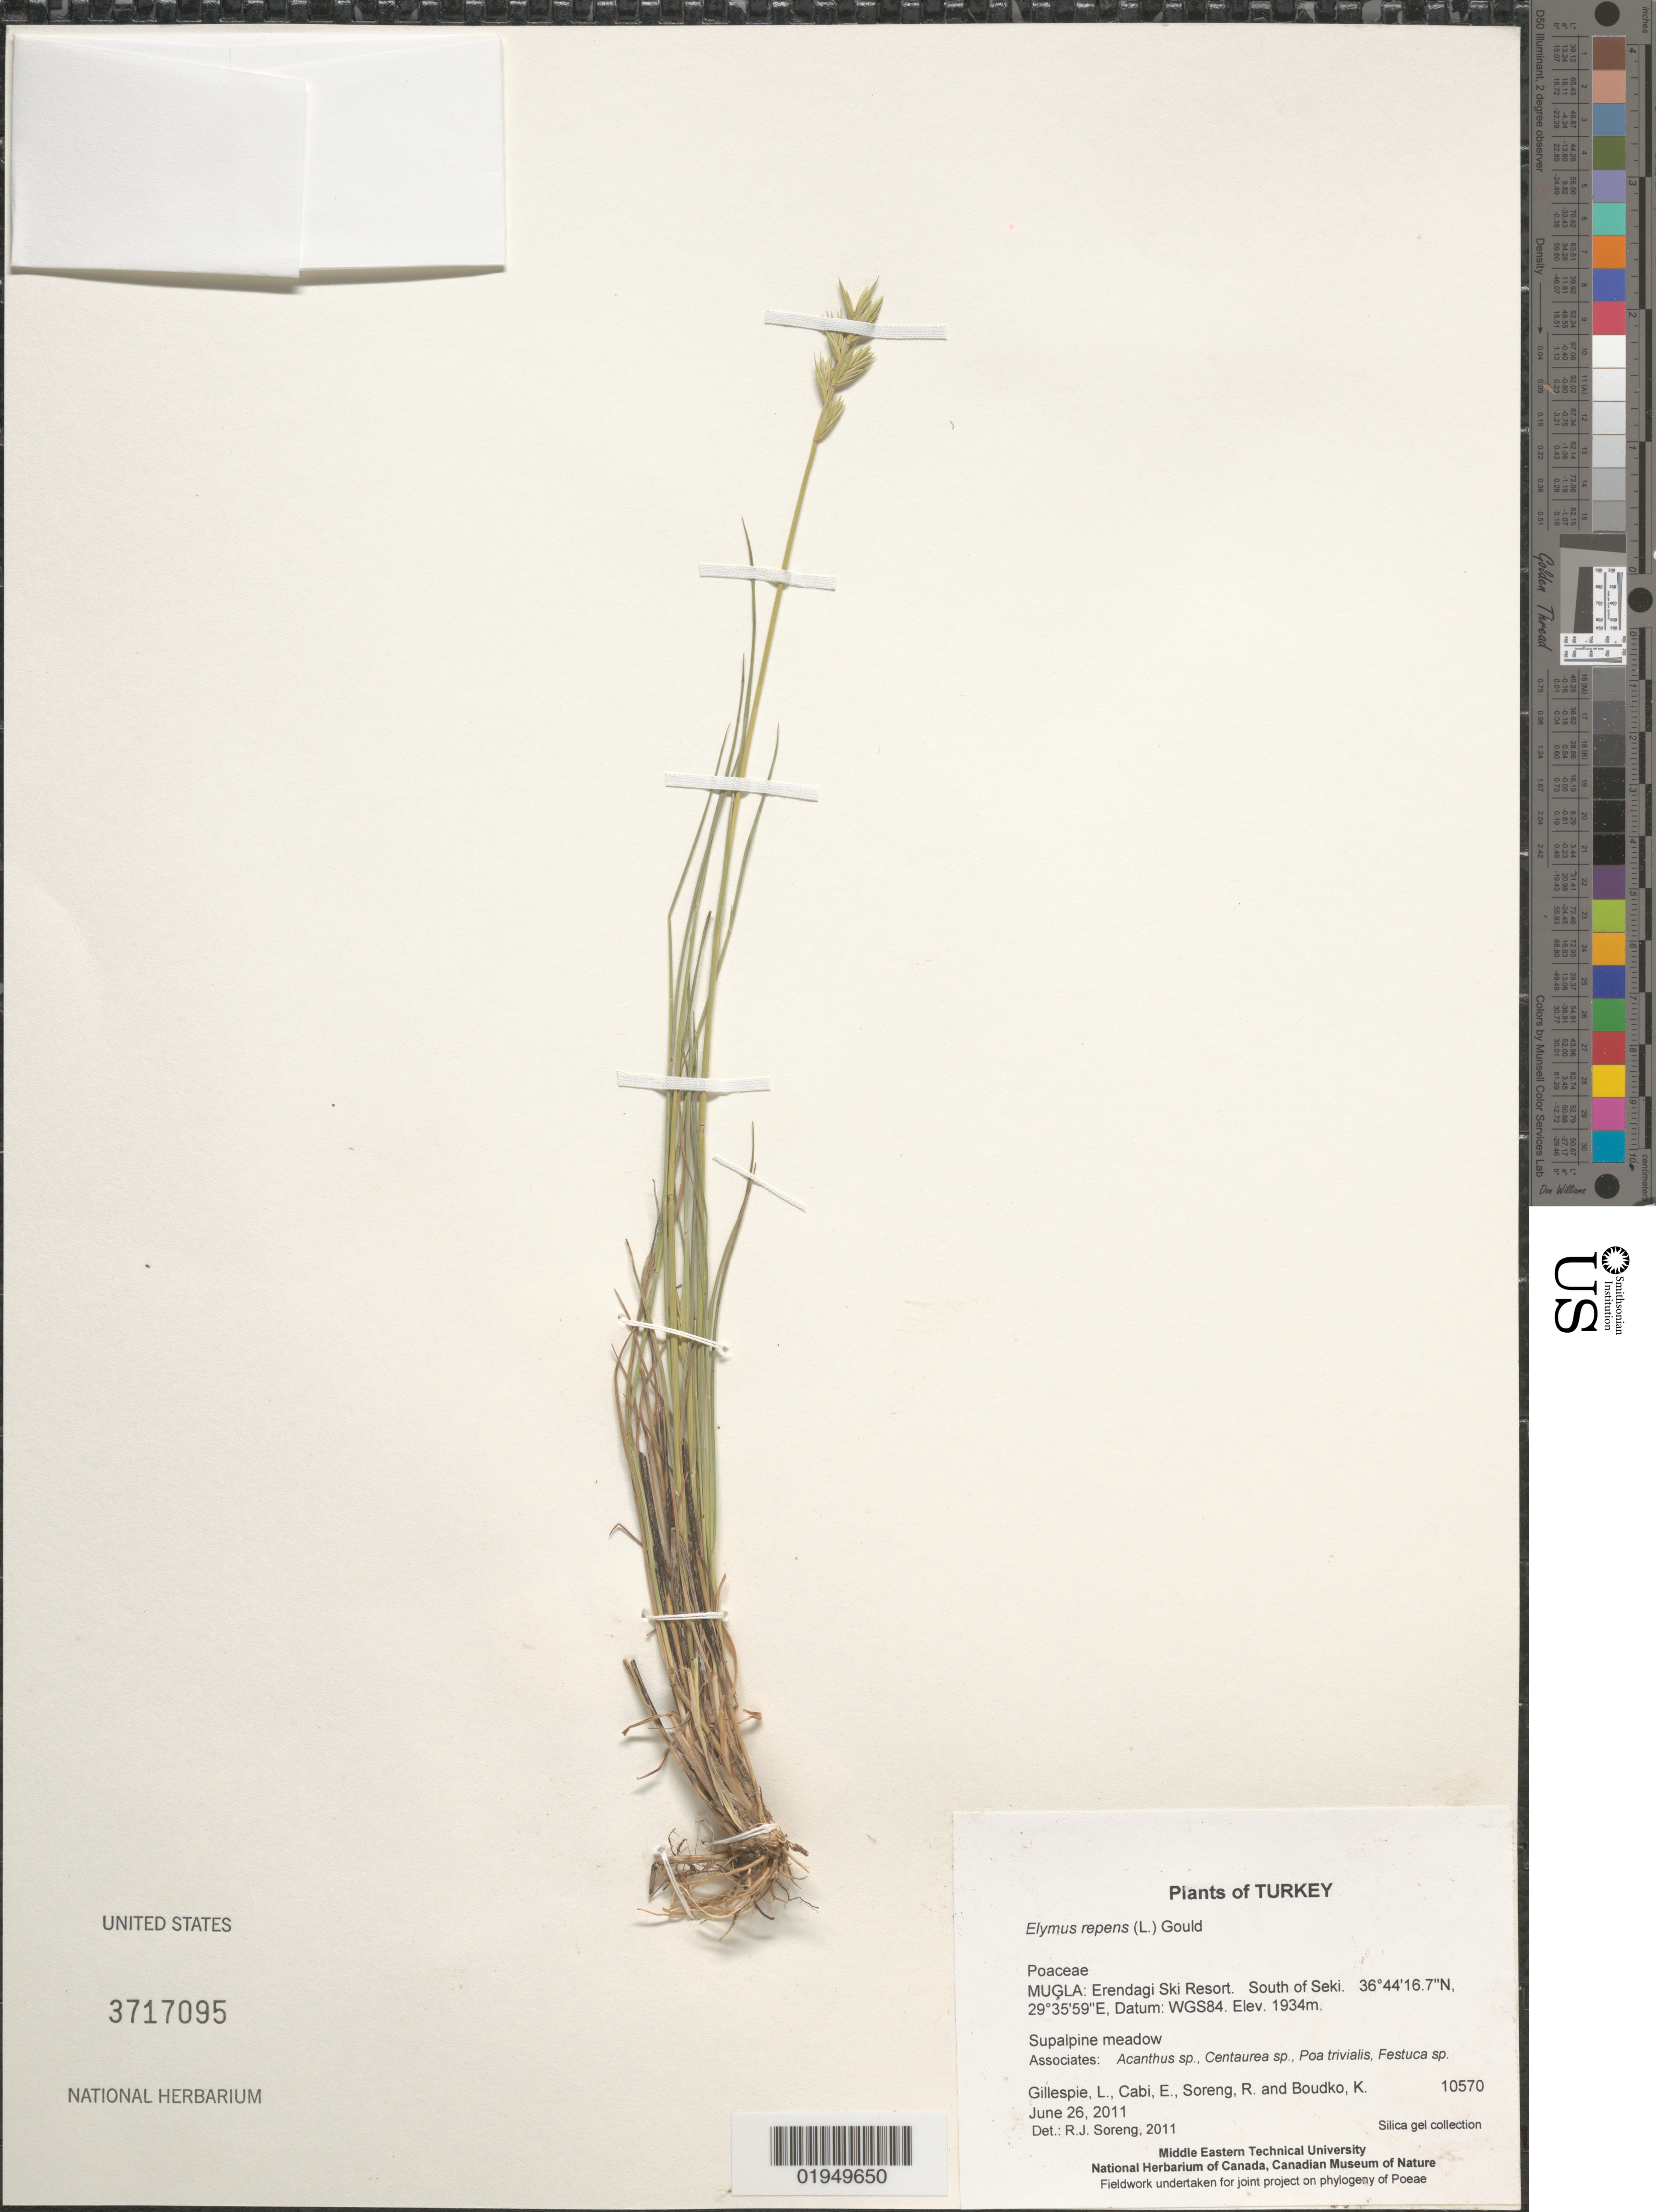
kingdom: Plantae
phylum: Tracheophyta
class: Liliopsida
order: Poales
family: Poaceae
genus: Elymus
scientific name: Elymus repens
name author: (L.) Gould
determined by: Soreng, Robert J., Research Associate (BOT), Smithsonian Institution - National Museum of Natural History (UNITED STATES)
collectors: L. J. Gillespie, E. Cabi, R. J. Soreng & K. Boudko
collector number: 10570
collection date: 2011-06-26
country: Turkey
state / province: Mugla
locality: Erendagi Ski Resort. South of Seki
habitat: Supalpine meadow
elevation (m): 1934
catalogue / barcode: US 3717095